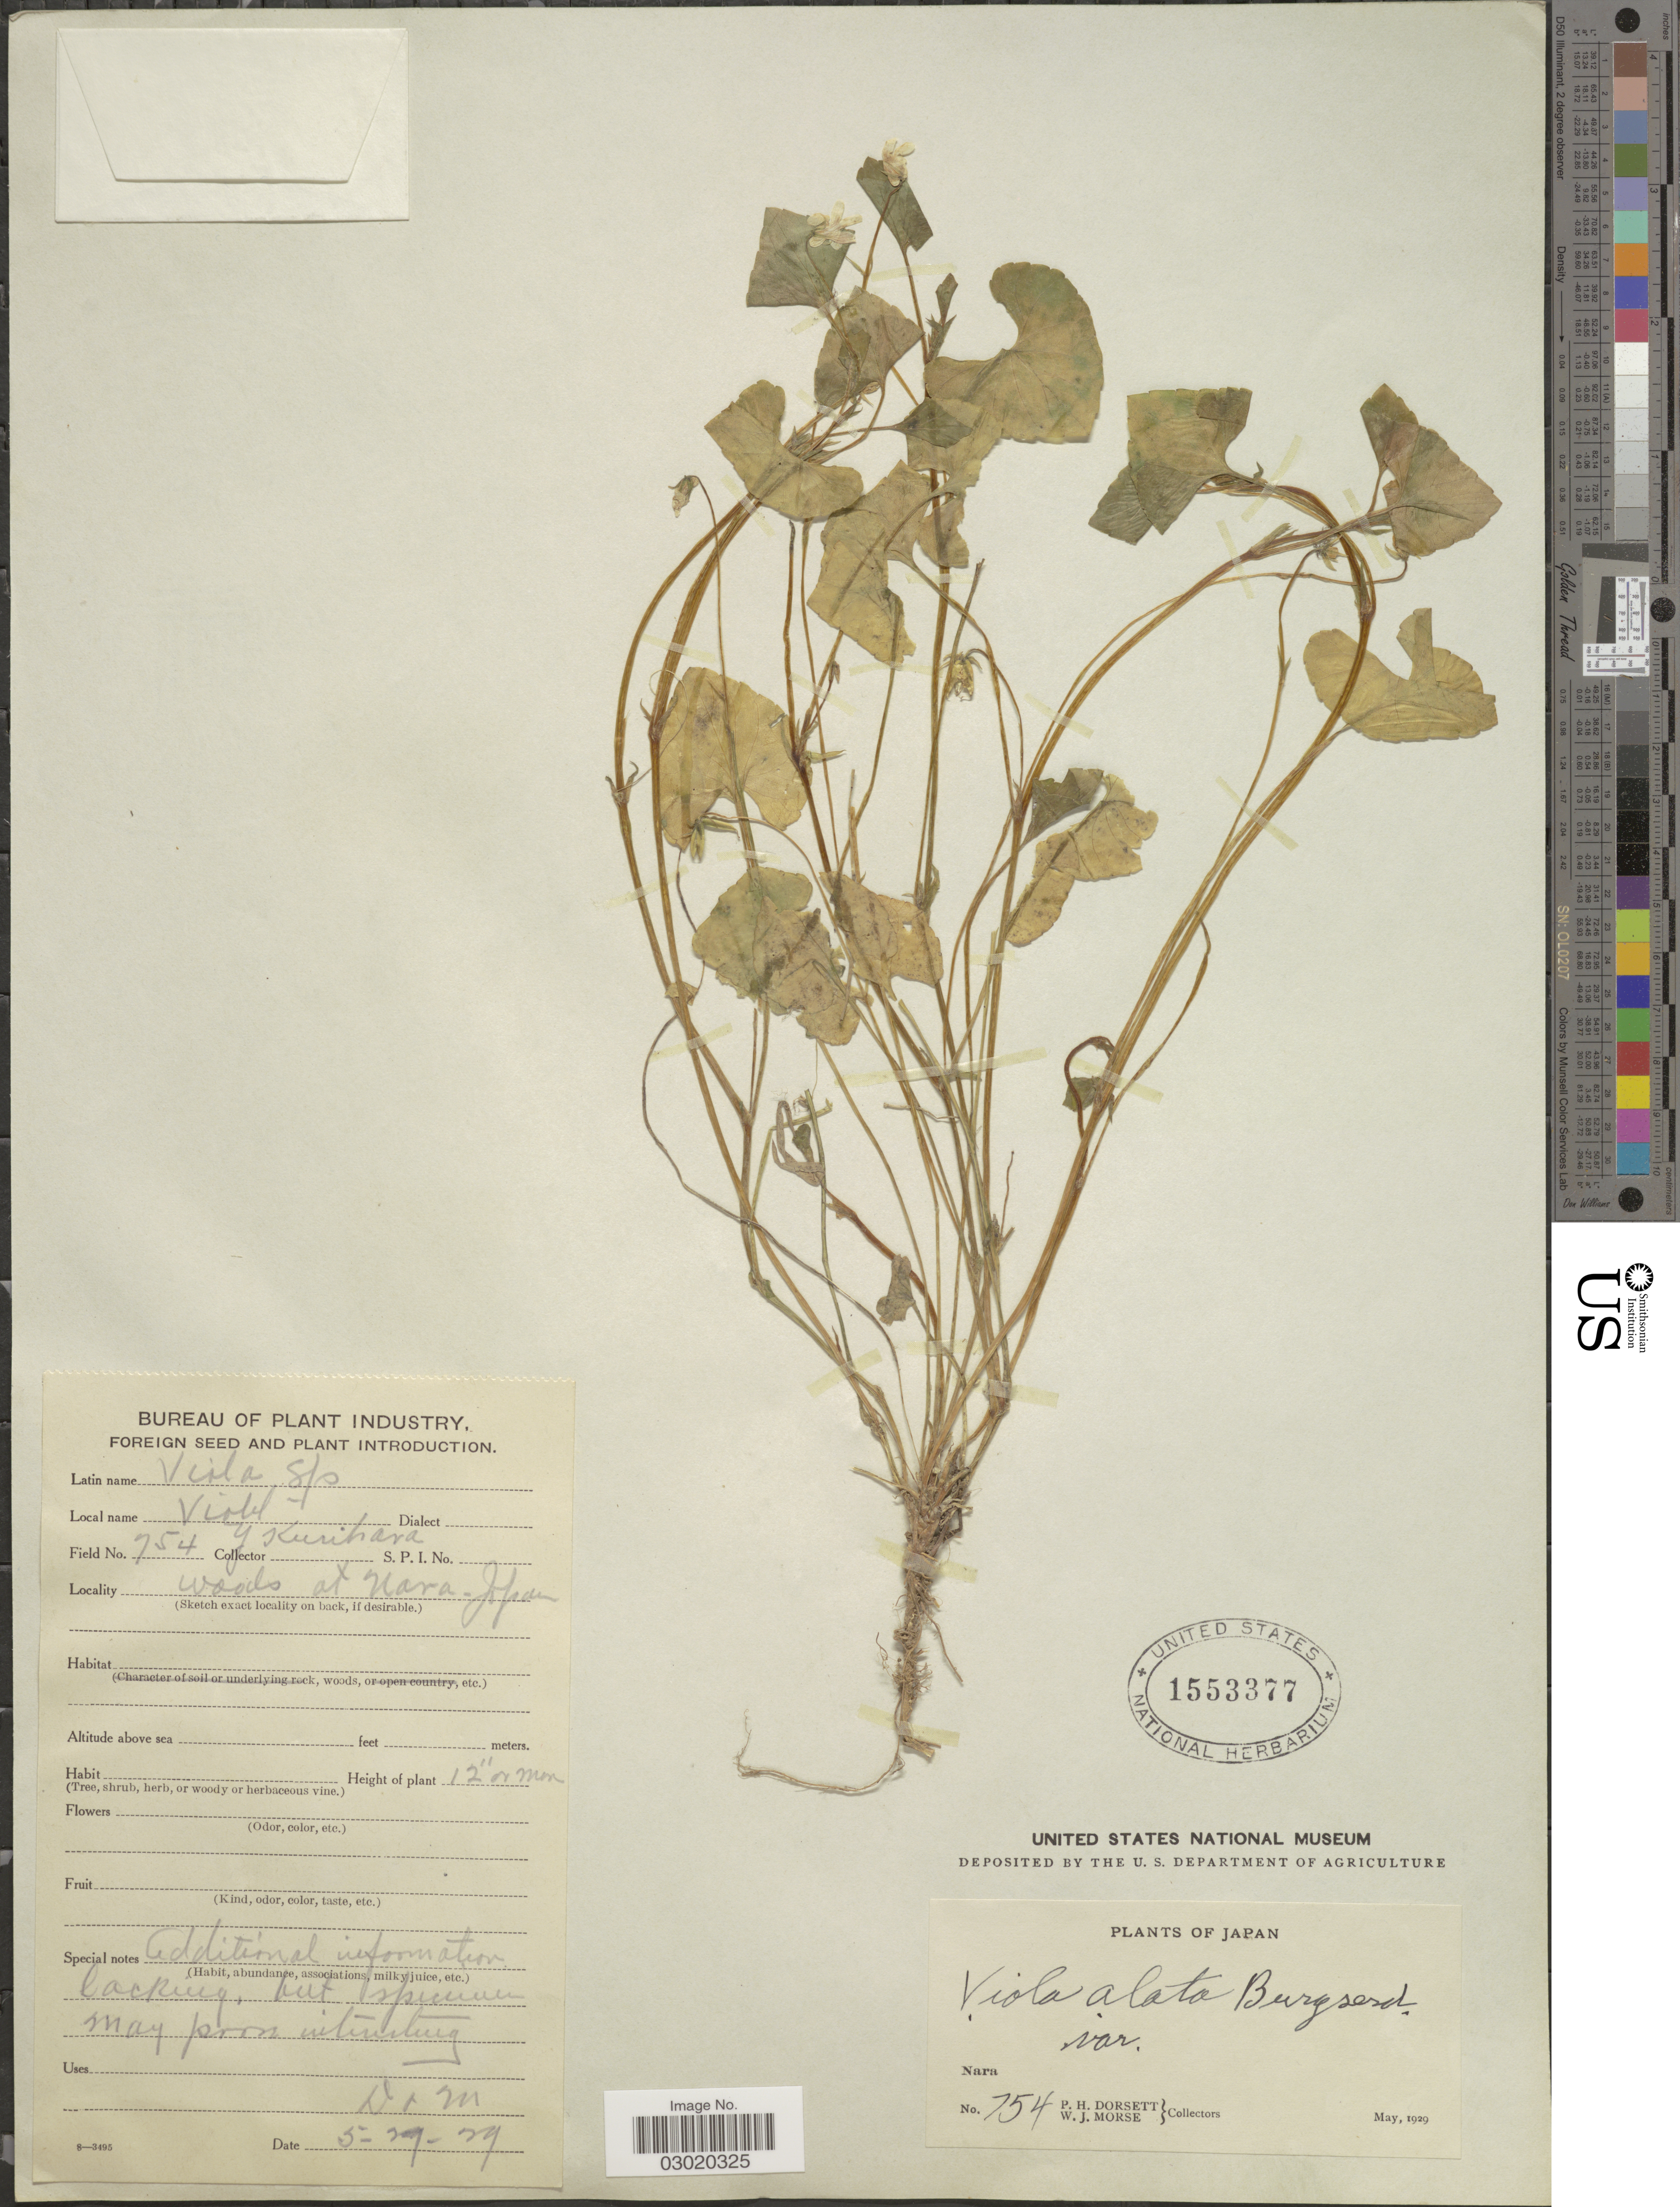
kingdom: Plantae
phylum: Tracheophyta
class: Magnoliopsida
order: Malpighiales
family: Violaceae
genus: Viola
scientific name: Viola verecunda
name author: A. Gray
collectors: P. H. Dorsett & W. J. Morse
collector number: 754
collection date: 1929-05-29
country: Japan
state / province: Nara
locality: Woods at Nara.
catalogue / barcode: US 1553377